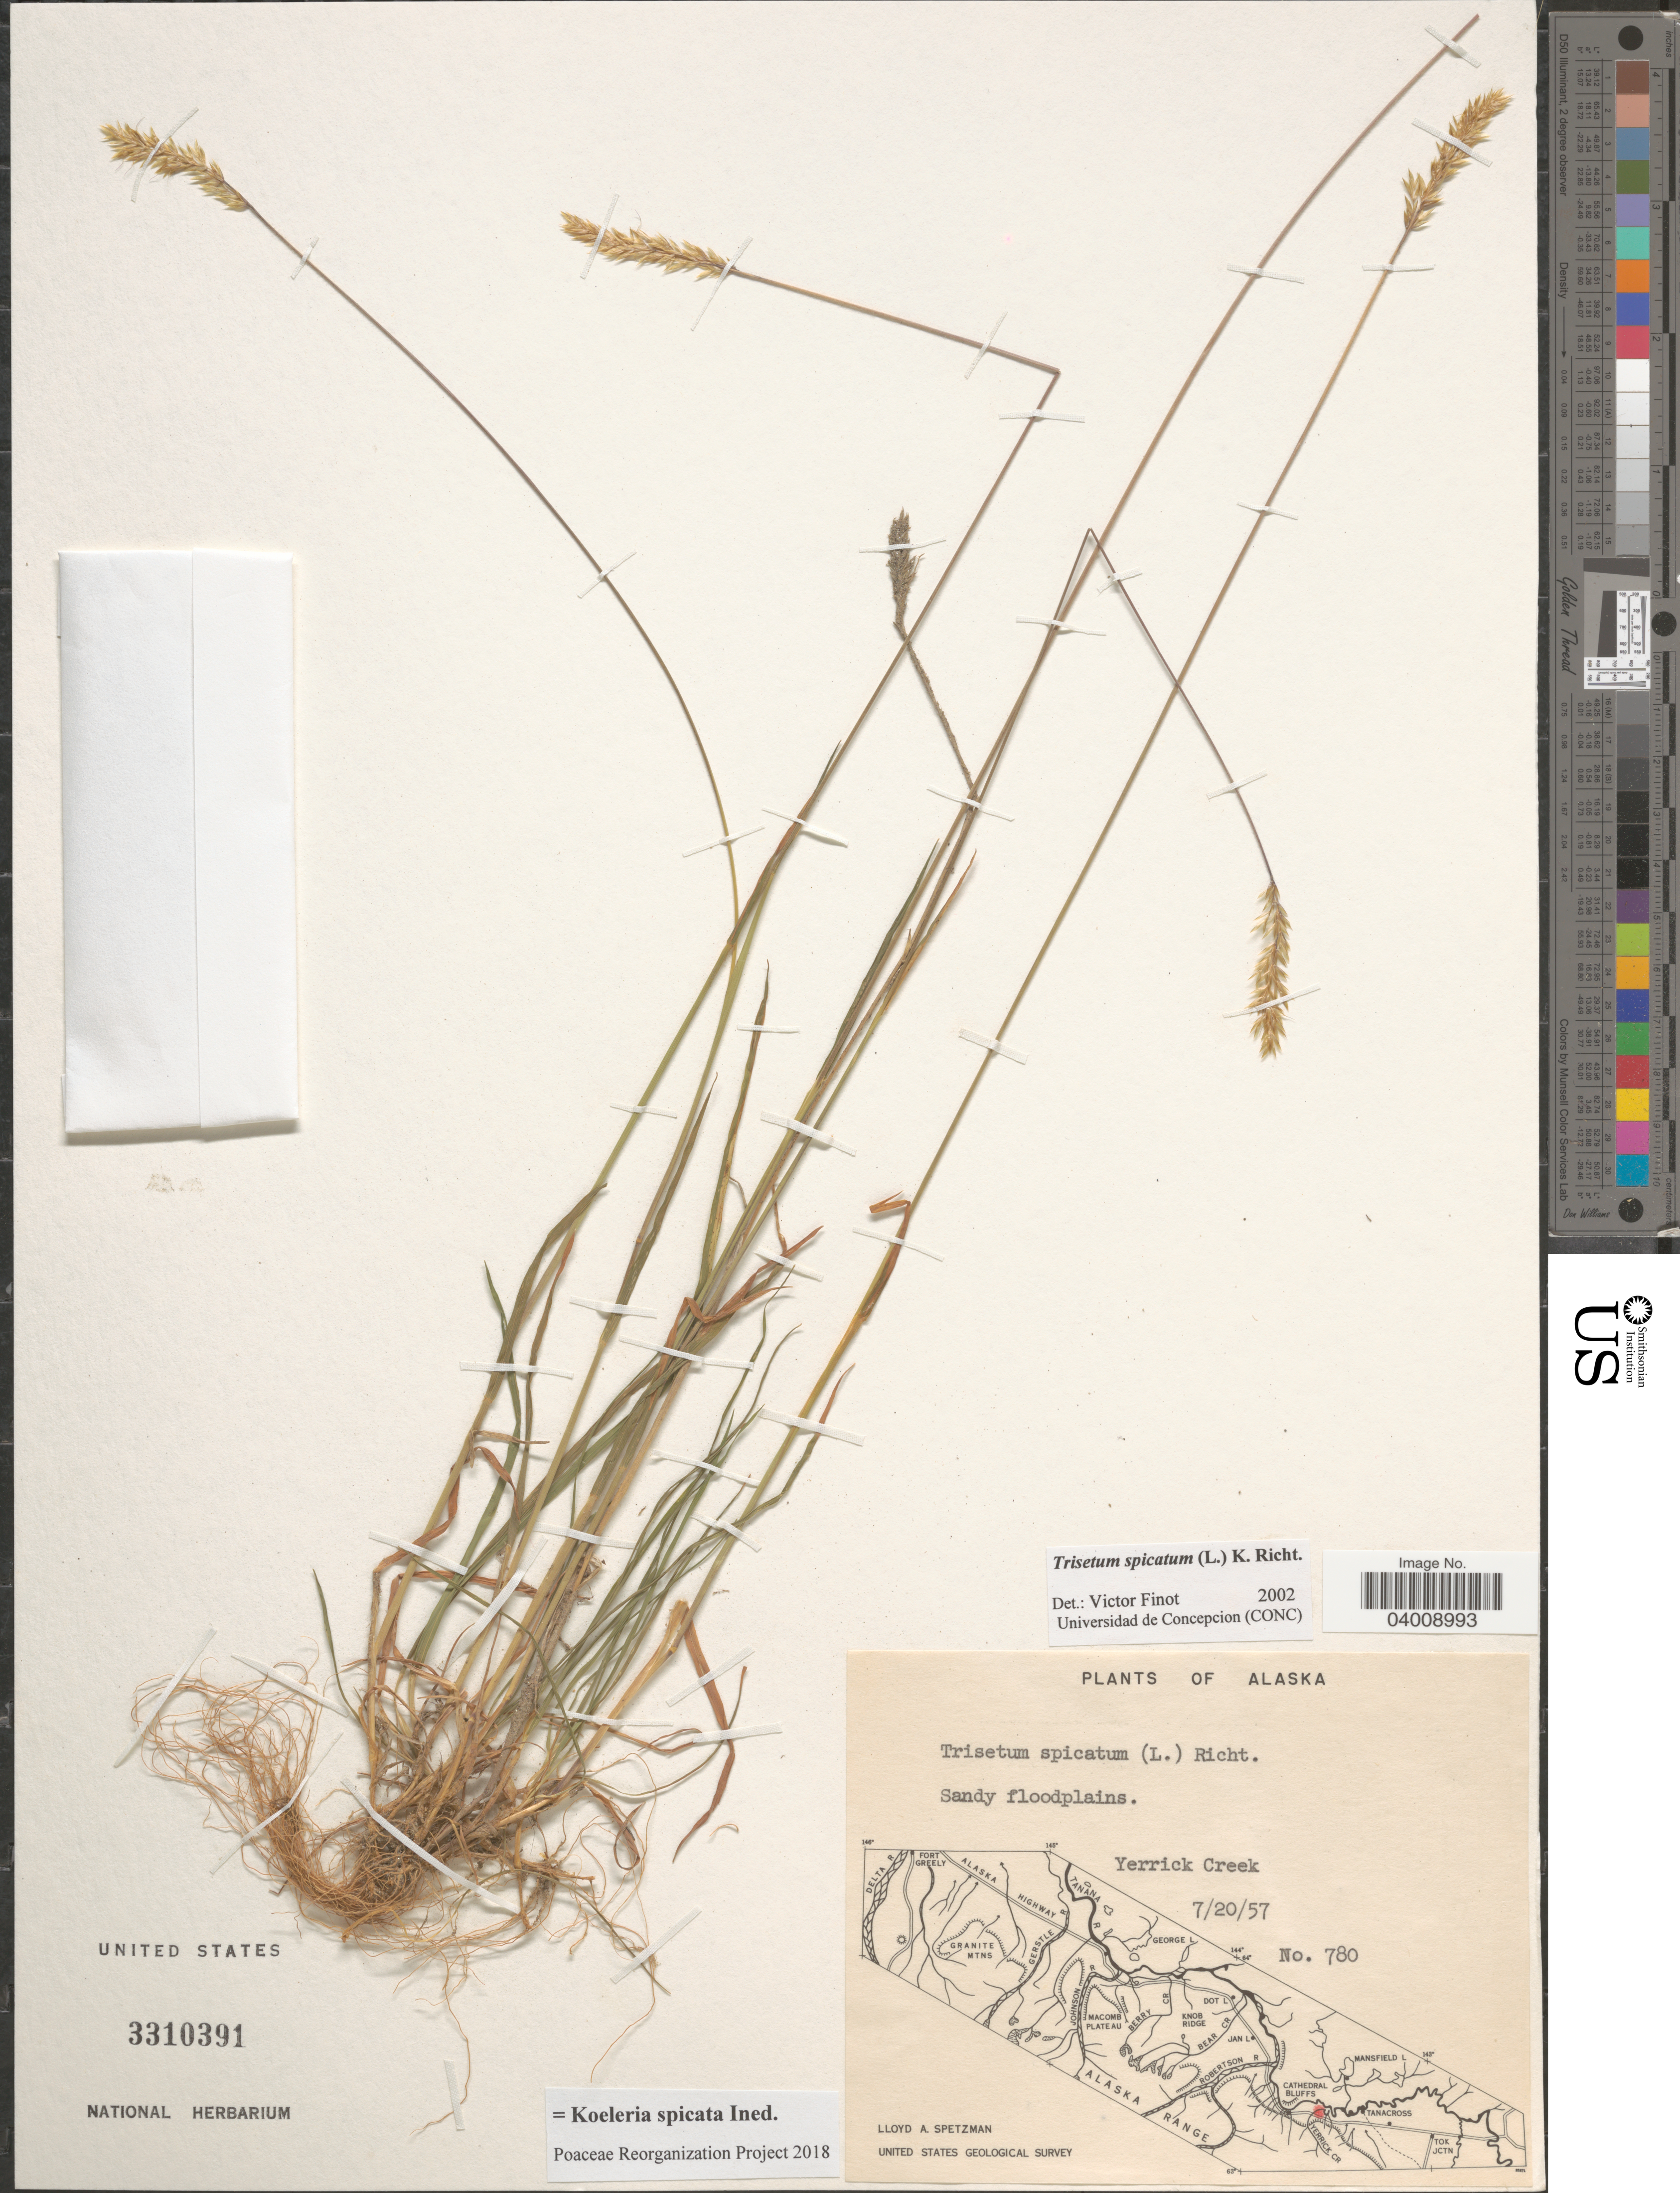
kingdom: Plantae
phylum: Tracheophyta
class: Liliopsida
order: Poales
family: Poaceae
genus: Koeleria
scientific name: Koeleria spicata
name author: (L.) Barberá et al.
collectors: L. Spetzman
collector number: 780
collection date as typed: Transcribed d/m/y: 20/7/57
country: United States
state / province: Alaska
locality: Yerrick Creek.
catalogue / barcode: US 3310391